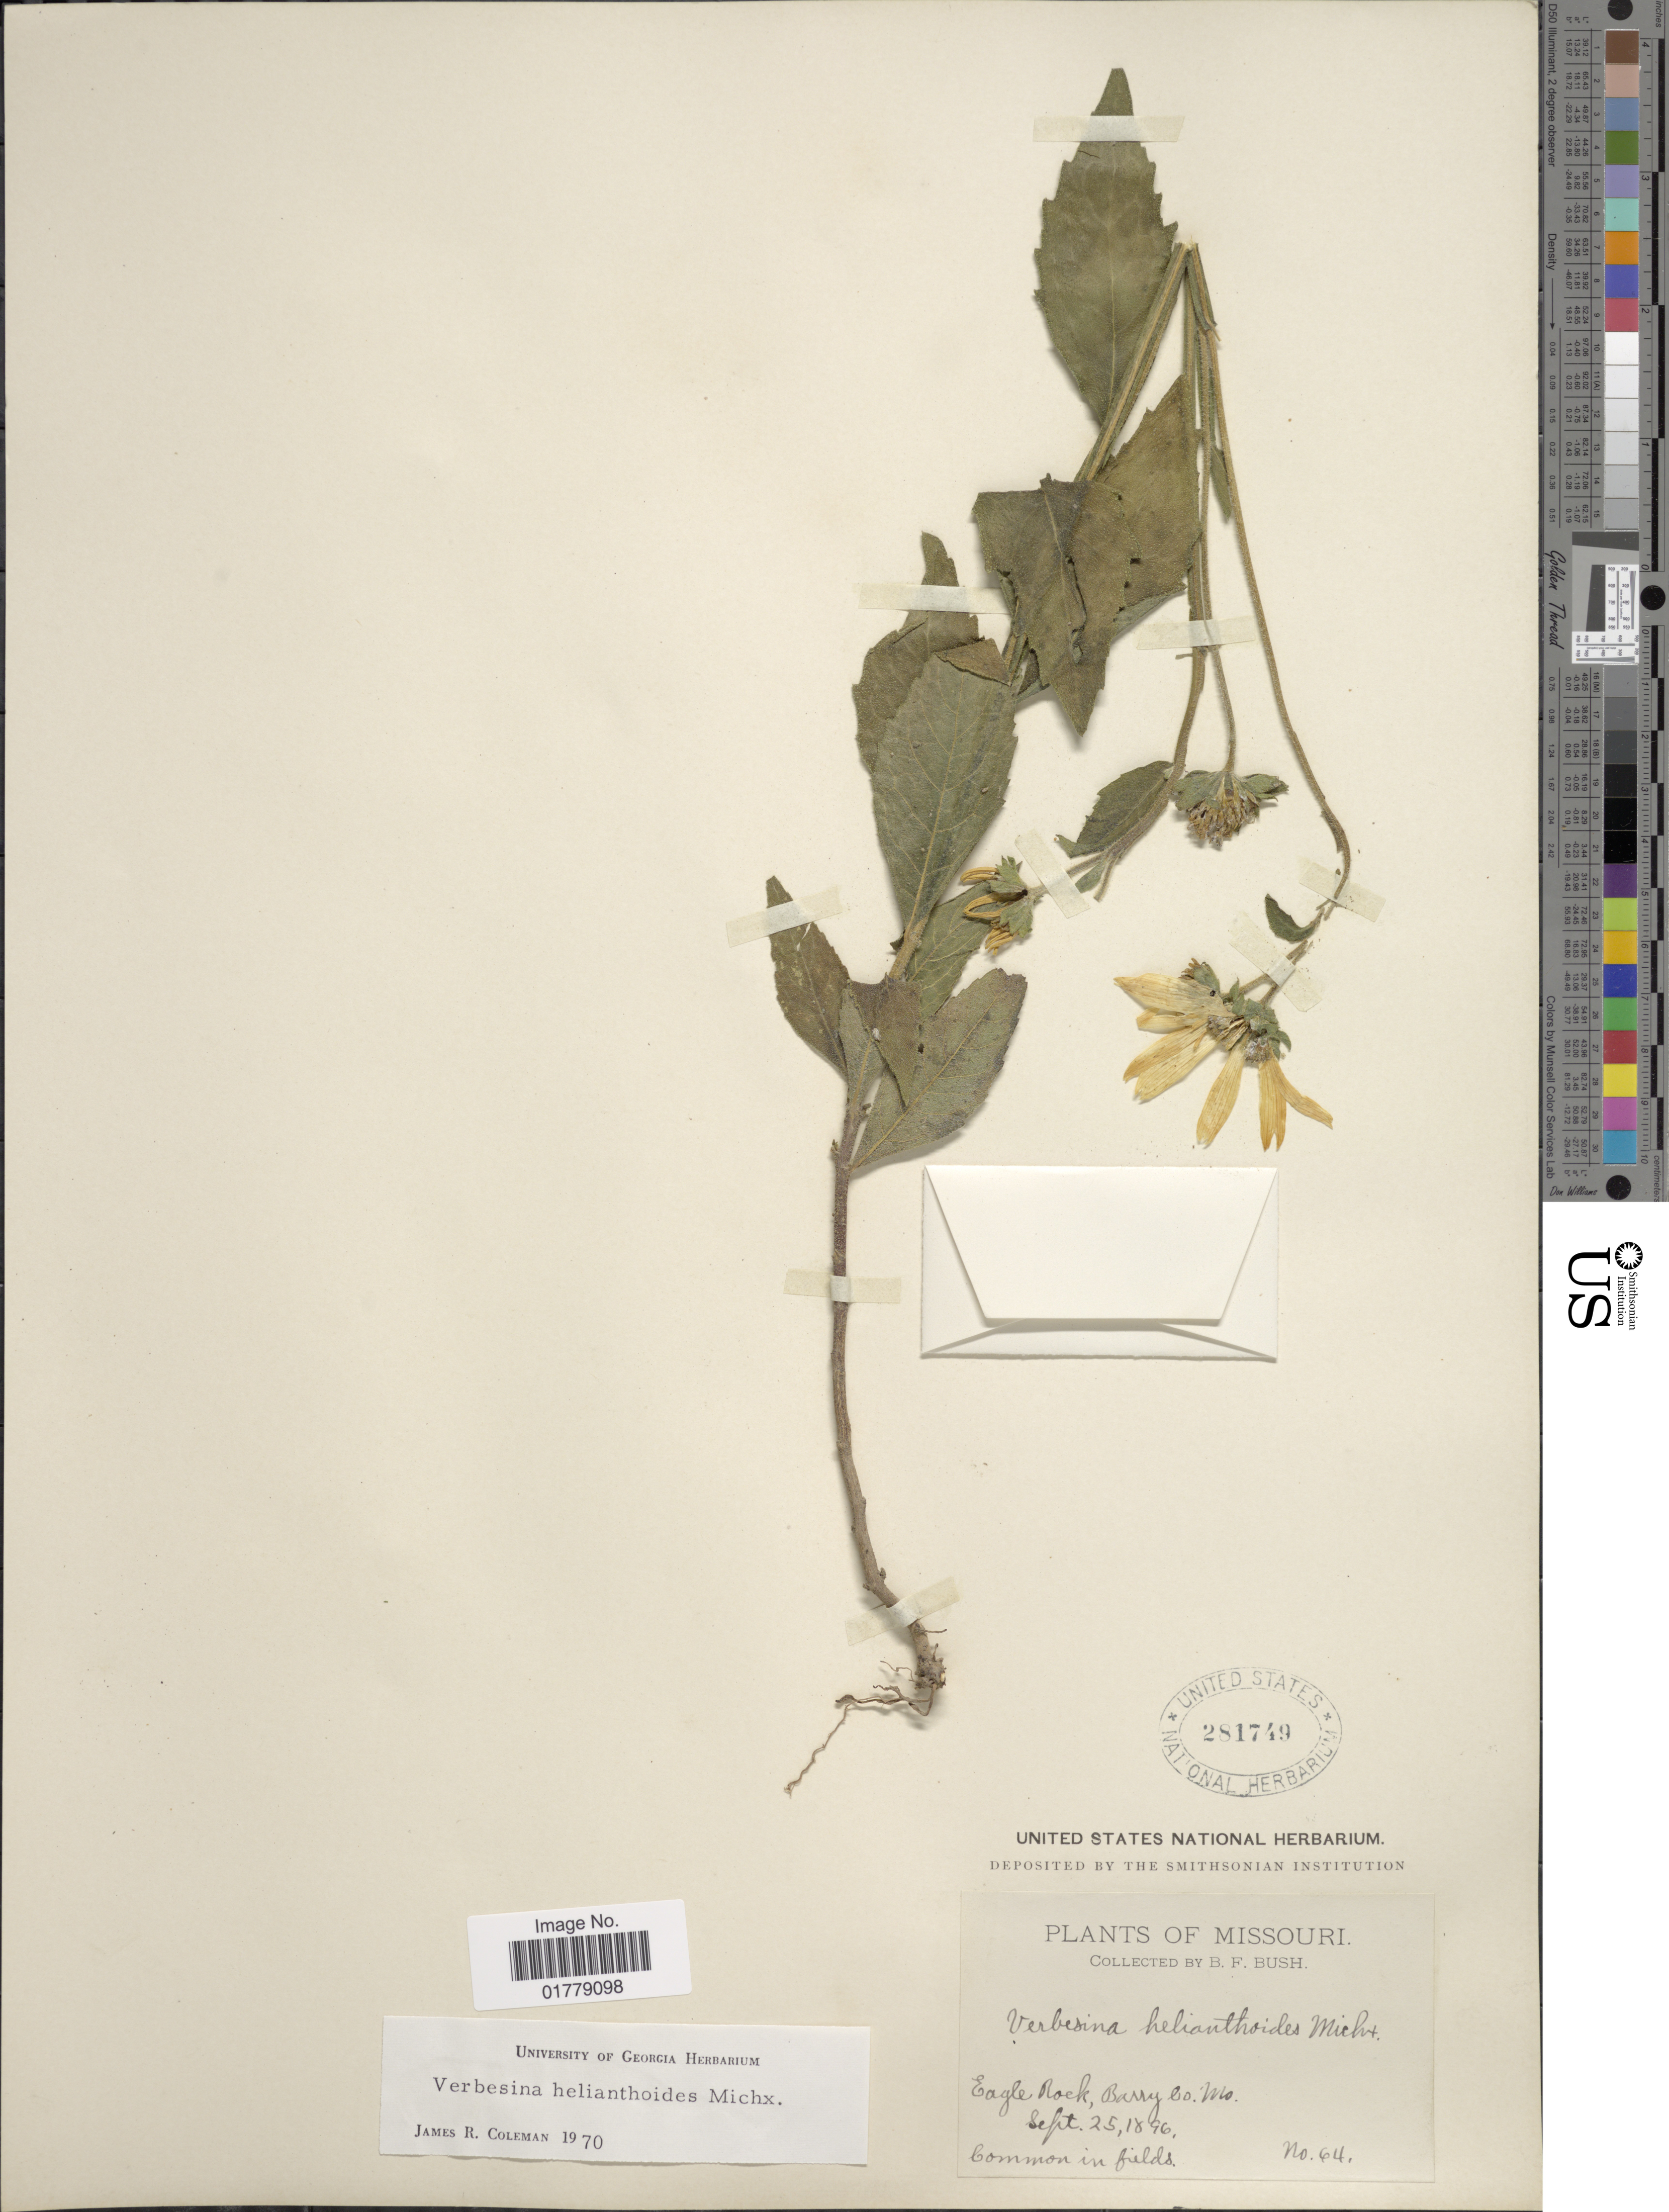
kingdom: Plantae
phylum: Tracheophyta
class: Magnoliopsida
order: Asterales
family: Asteraceae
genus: Verbesina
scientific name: Verbesina helianthoides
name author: Hook. & Arn. in Hook.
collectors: B. F. Bush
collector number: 64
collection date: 1896-09-25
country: United States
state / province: Missouri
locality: Eagle Rock, Barry Co.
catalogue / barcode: US 281749